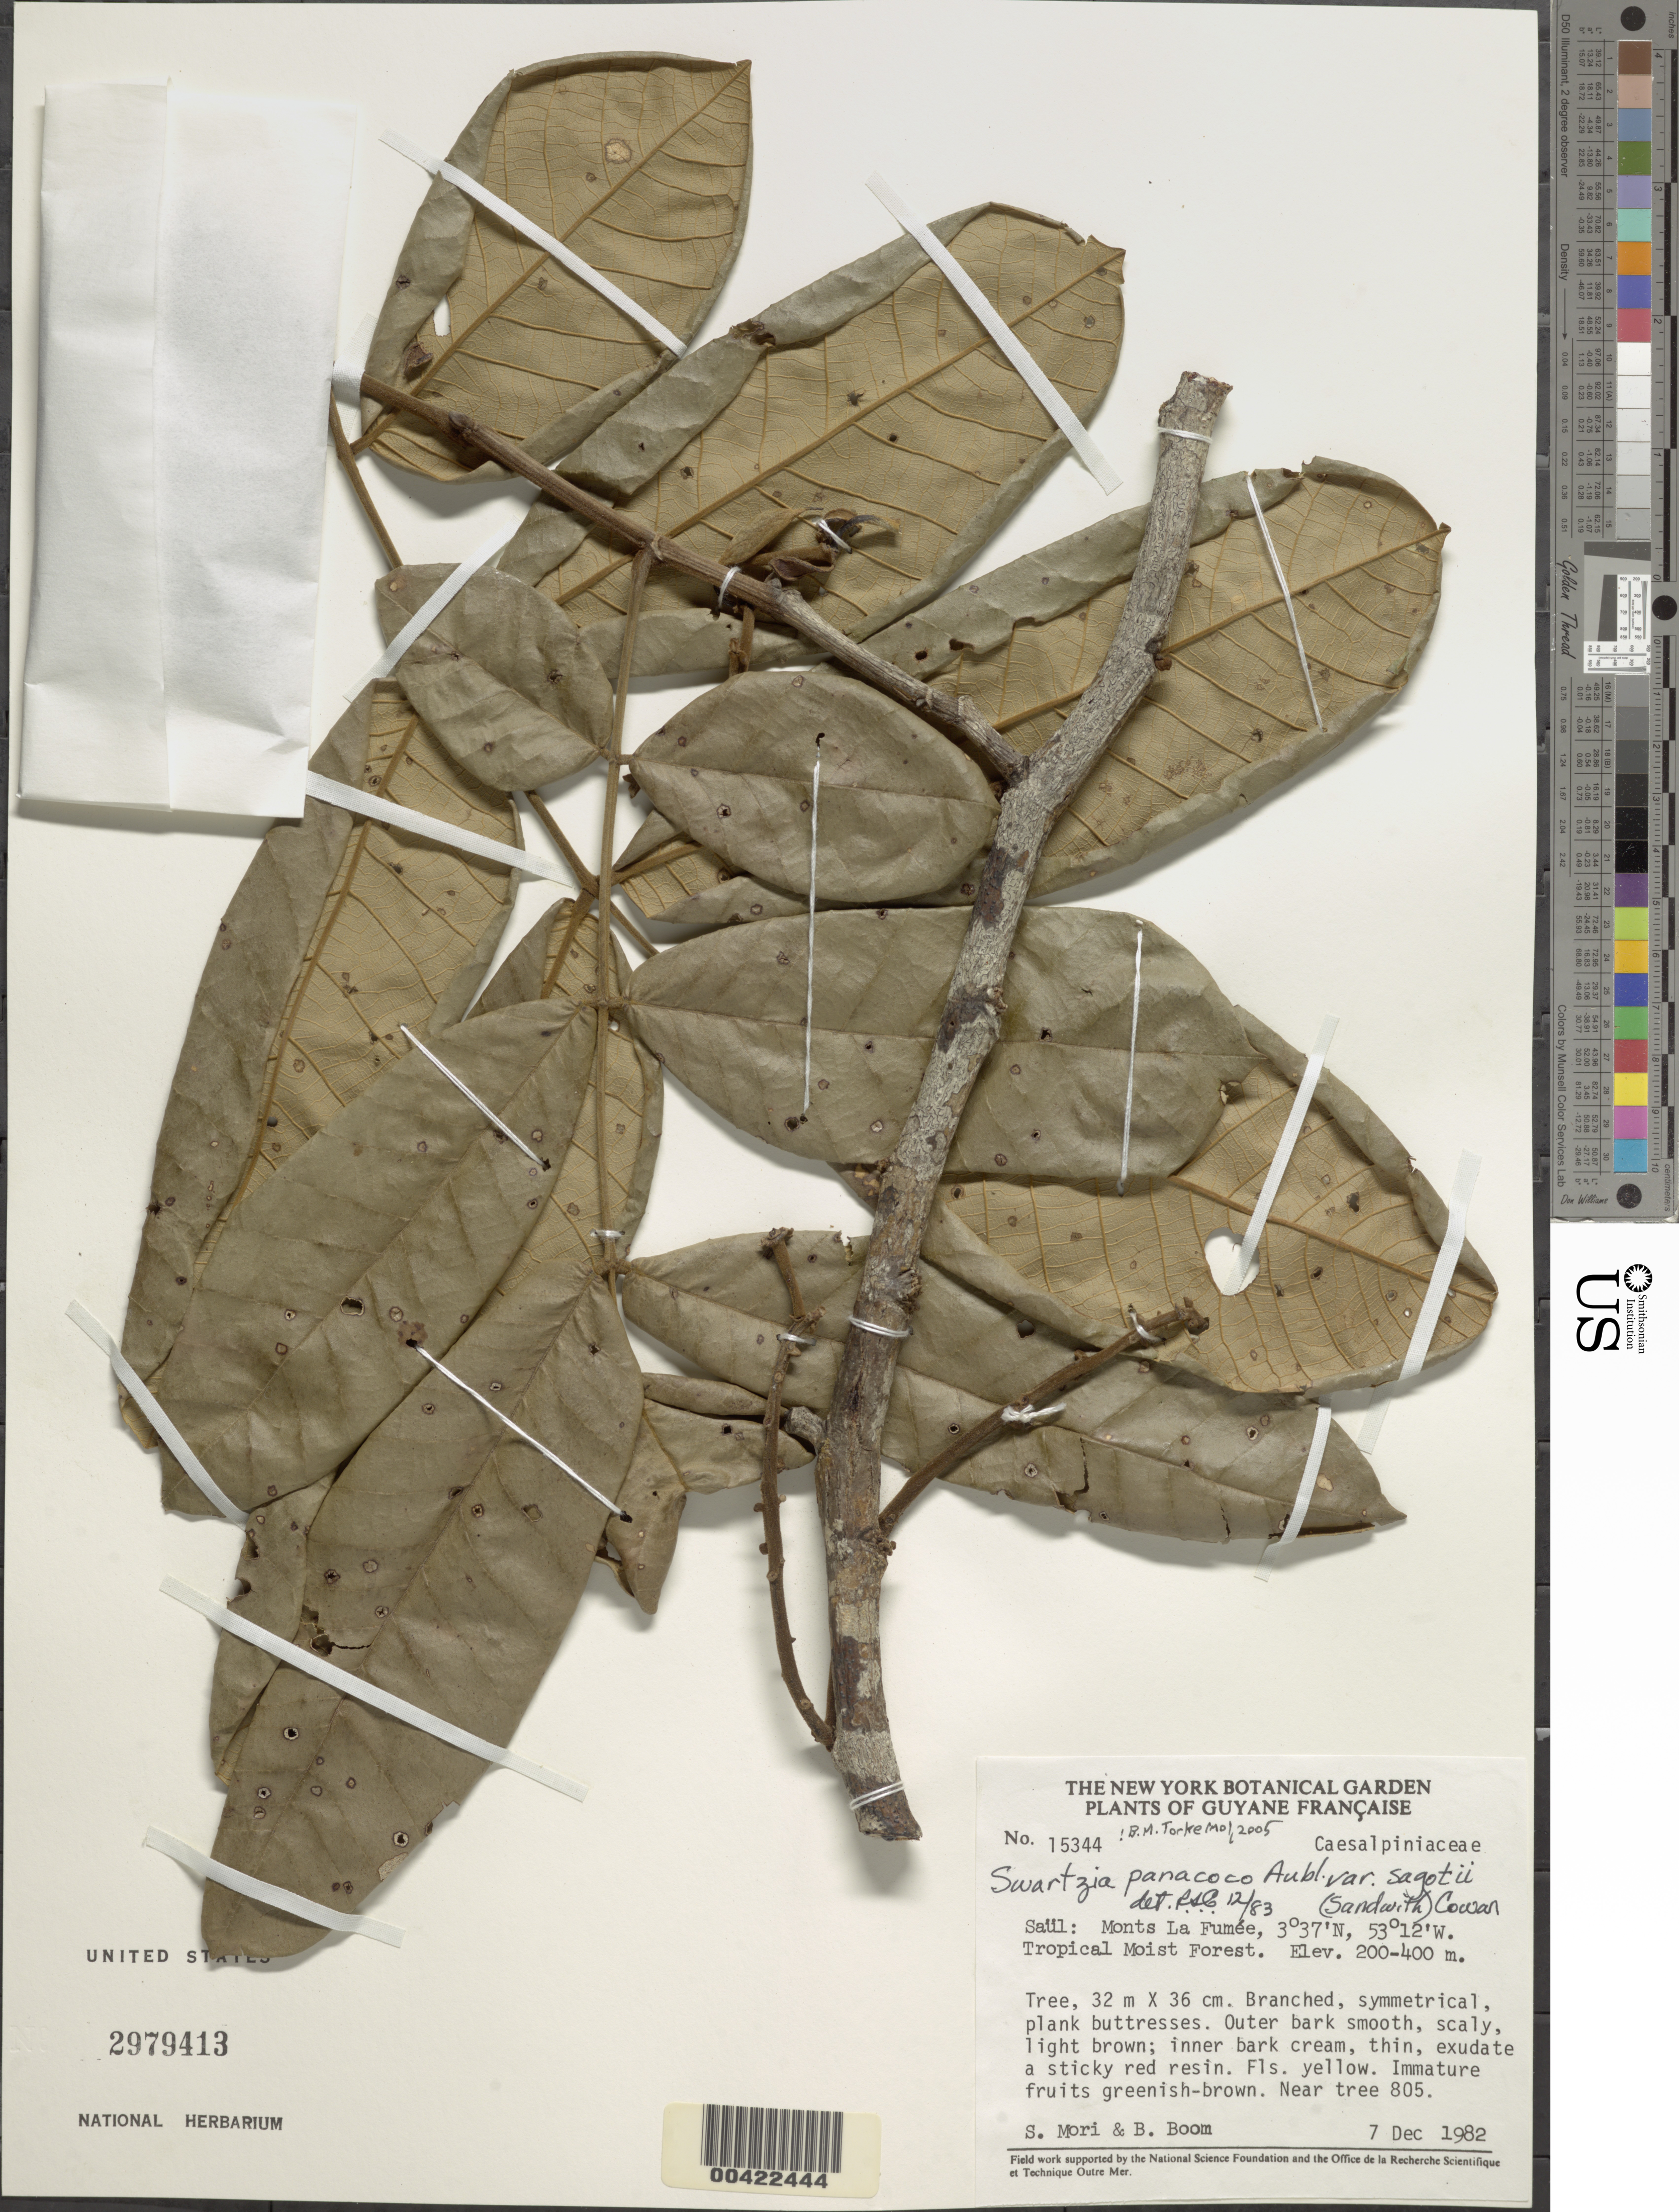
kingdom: Plantae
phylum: Tracheophyta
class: Magnoliopsida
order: Fabales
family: Fabaceae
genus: Swartzia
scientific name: Swartzia panacoco var. sagotii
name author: (Sandwith) R.S. Cowan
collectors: S. Mori & B. M. Boom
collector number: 15344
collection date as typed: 07 Dec 1982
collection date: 1982-12-07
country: French Guiana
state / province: Saint-Laurent-du-Maroni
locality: Saul; monts de fumee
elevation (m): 200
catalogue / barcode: US 2979413